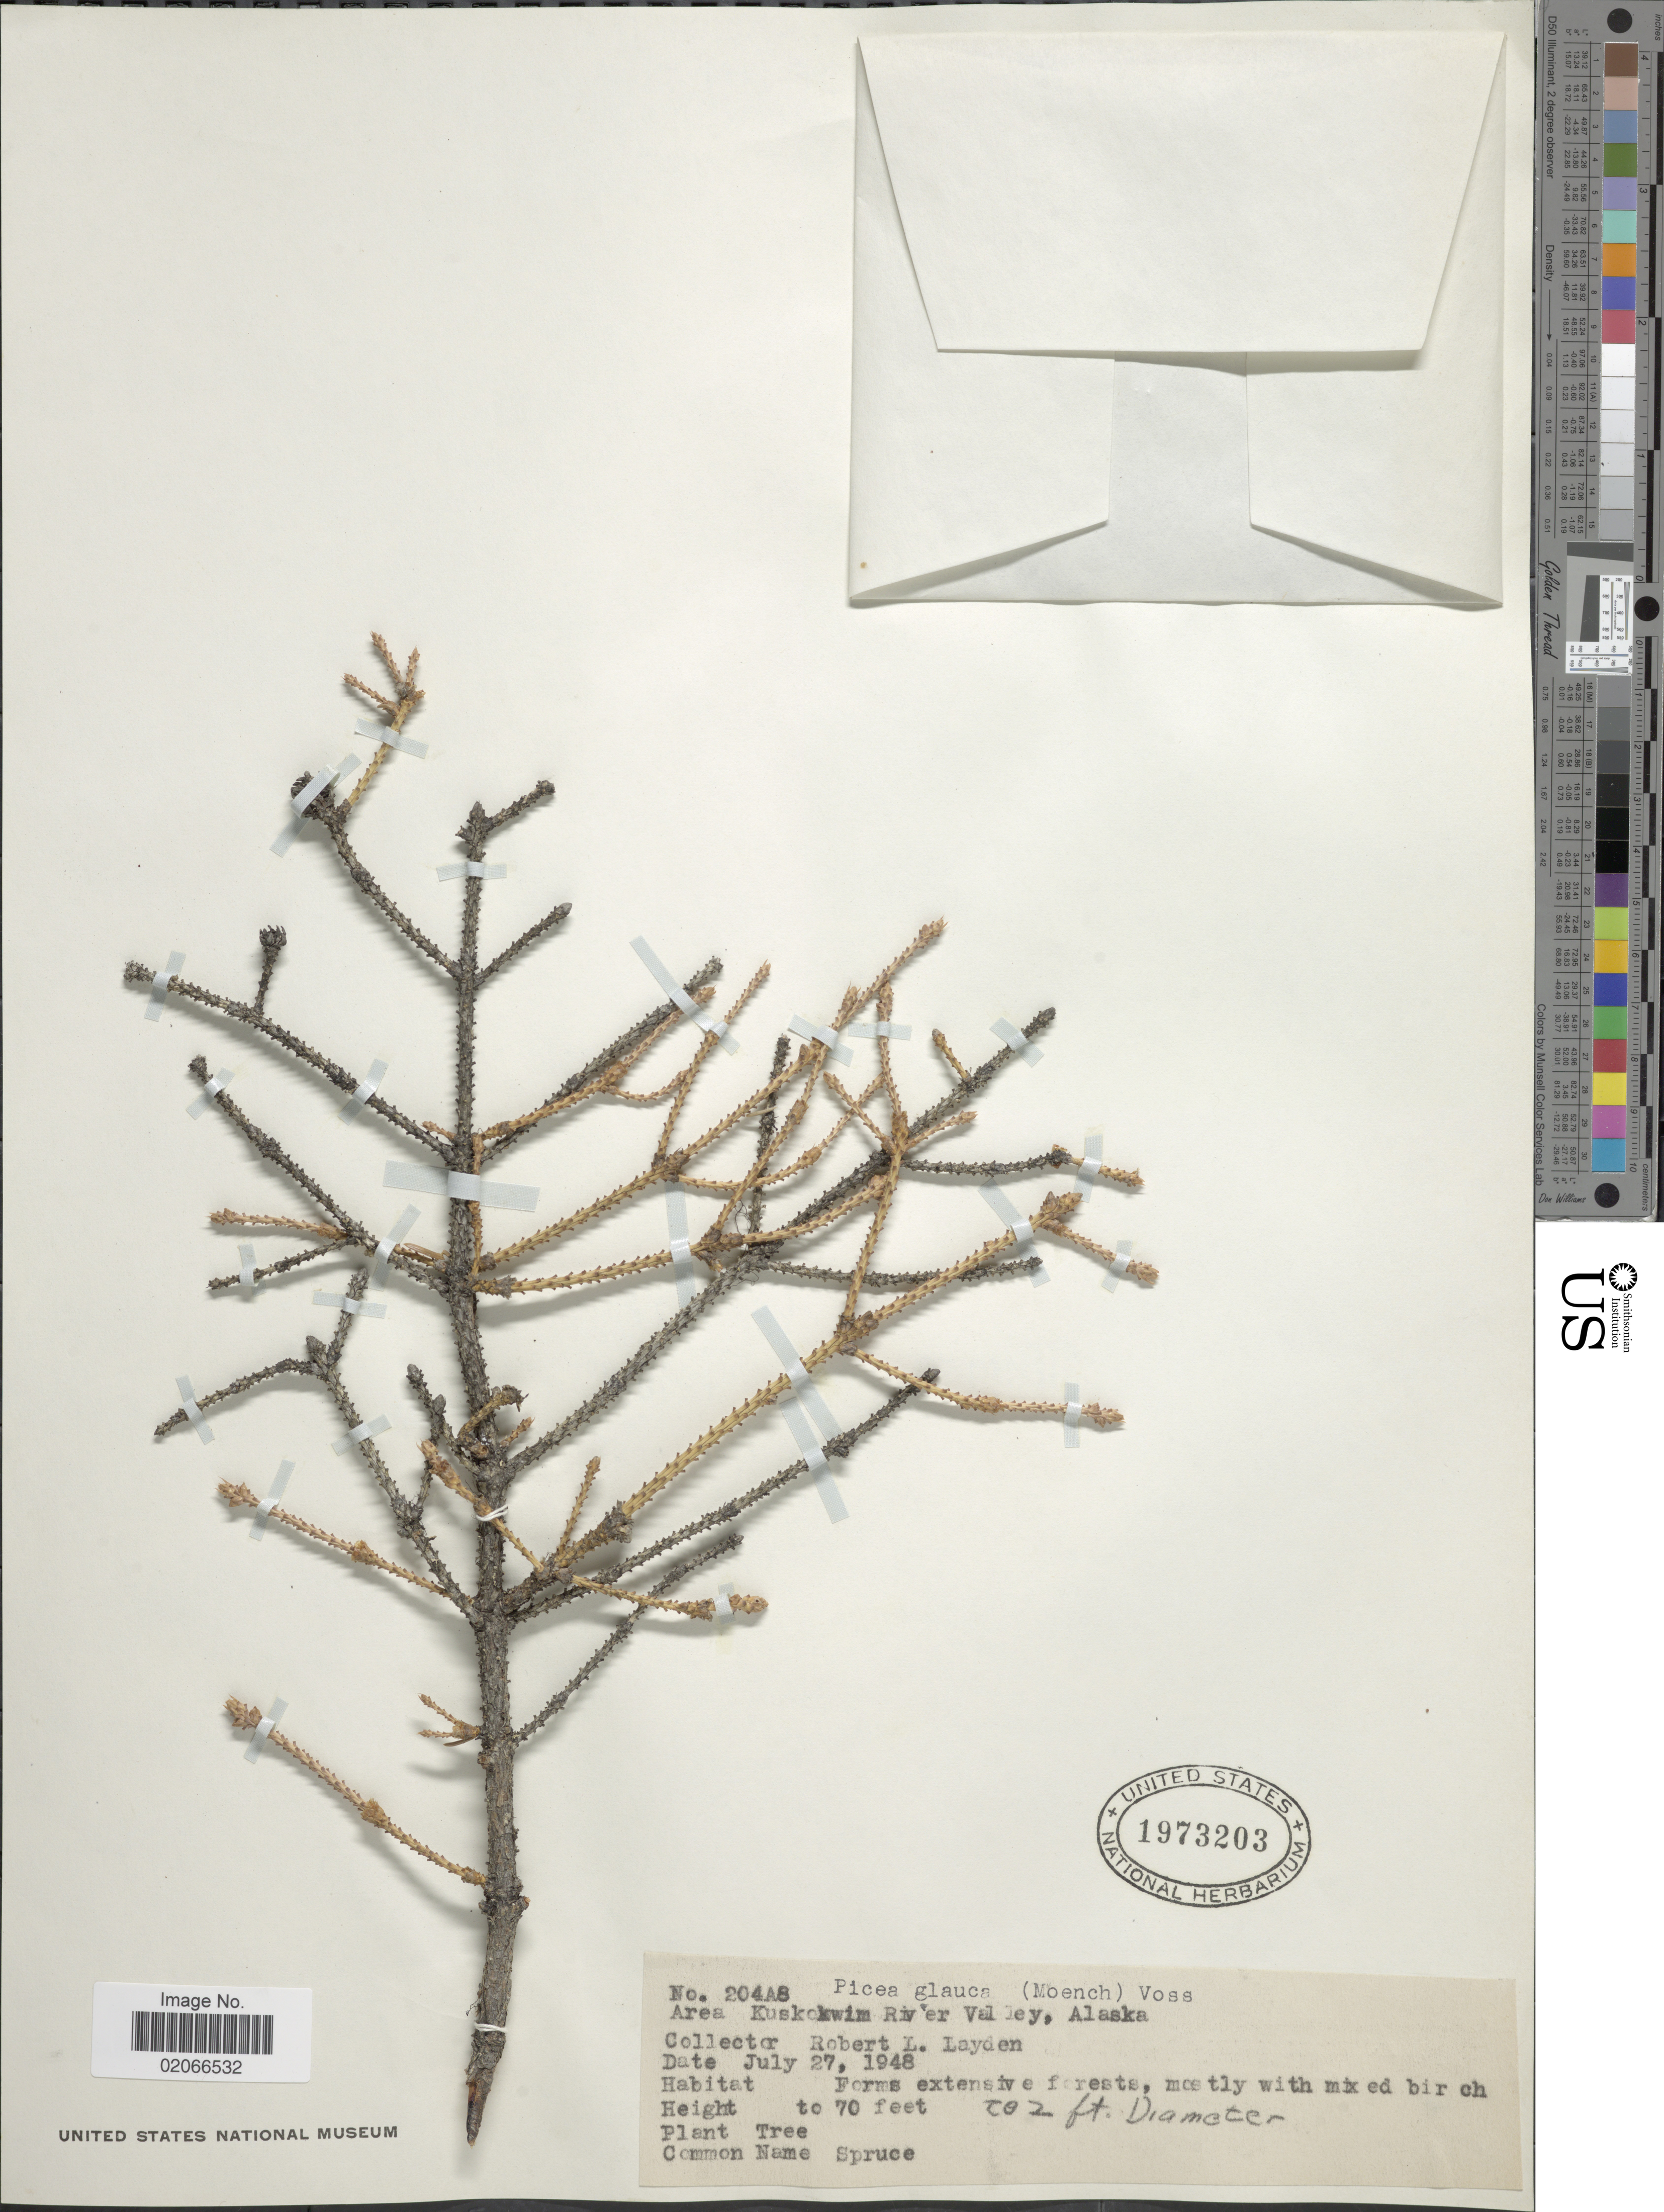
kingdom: Plantae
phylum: Tracheophyta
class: Pinopsida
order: Pinales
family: Pinaceae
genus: Picea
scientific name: Picea glauca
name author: (Moench) Voss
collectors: R. Layden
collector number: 204A8*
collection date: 1948-07-27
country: United States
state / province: Alaska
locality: Area Kuskekwim River Valley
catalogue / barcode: US 1973203